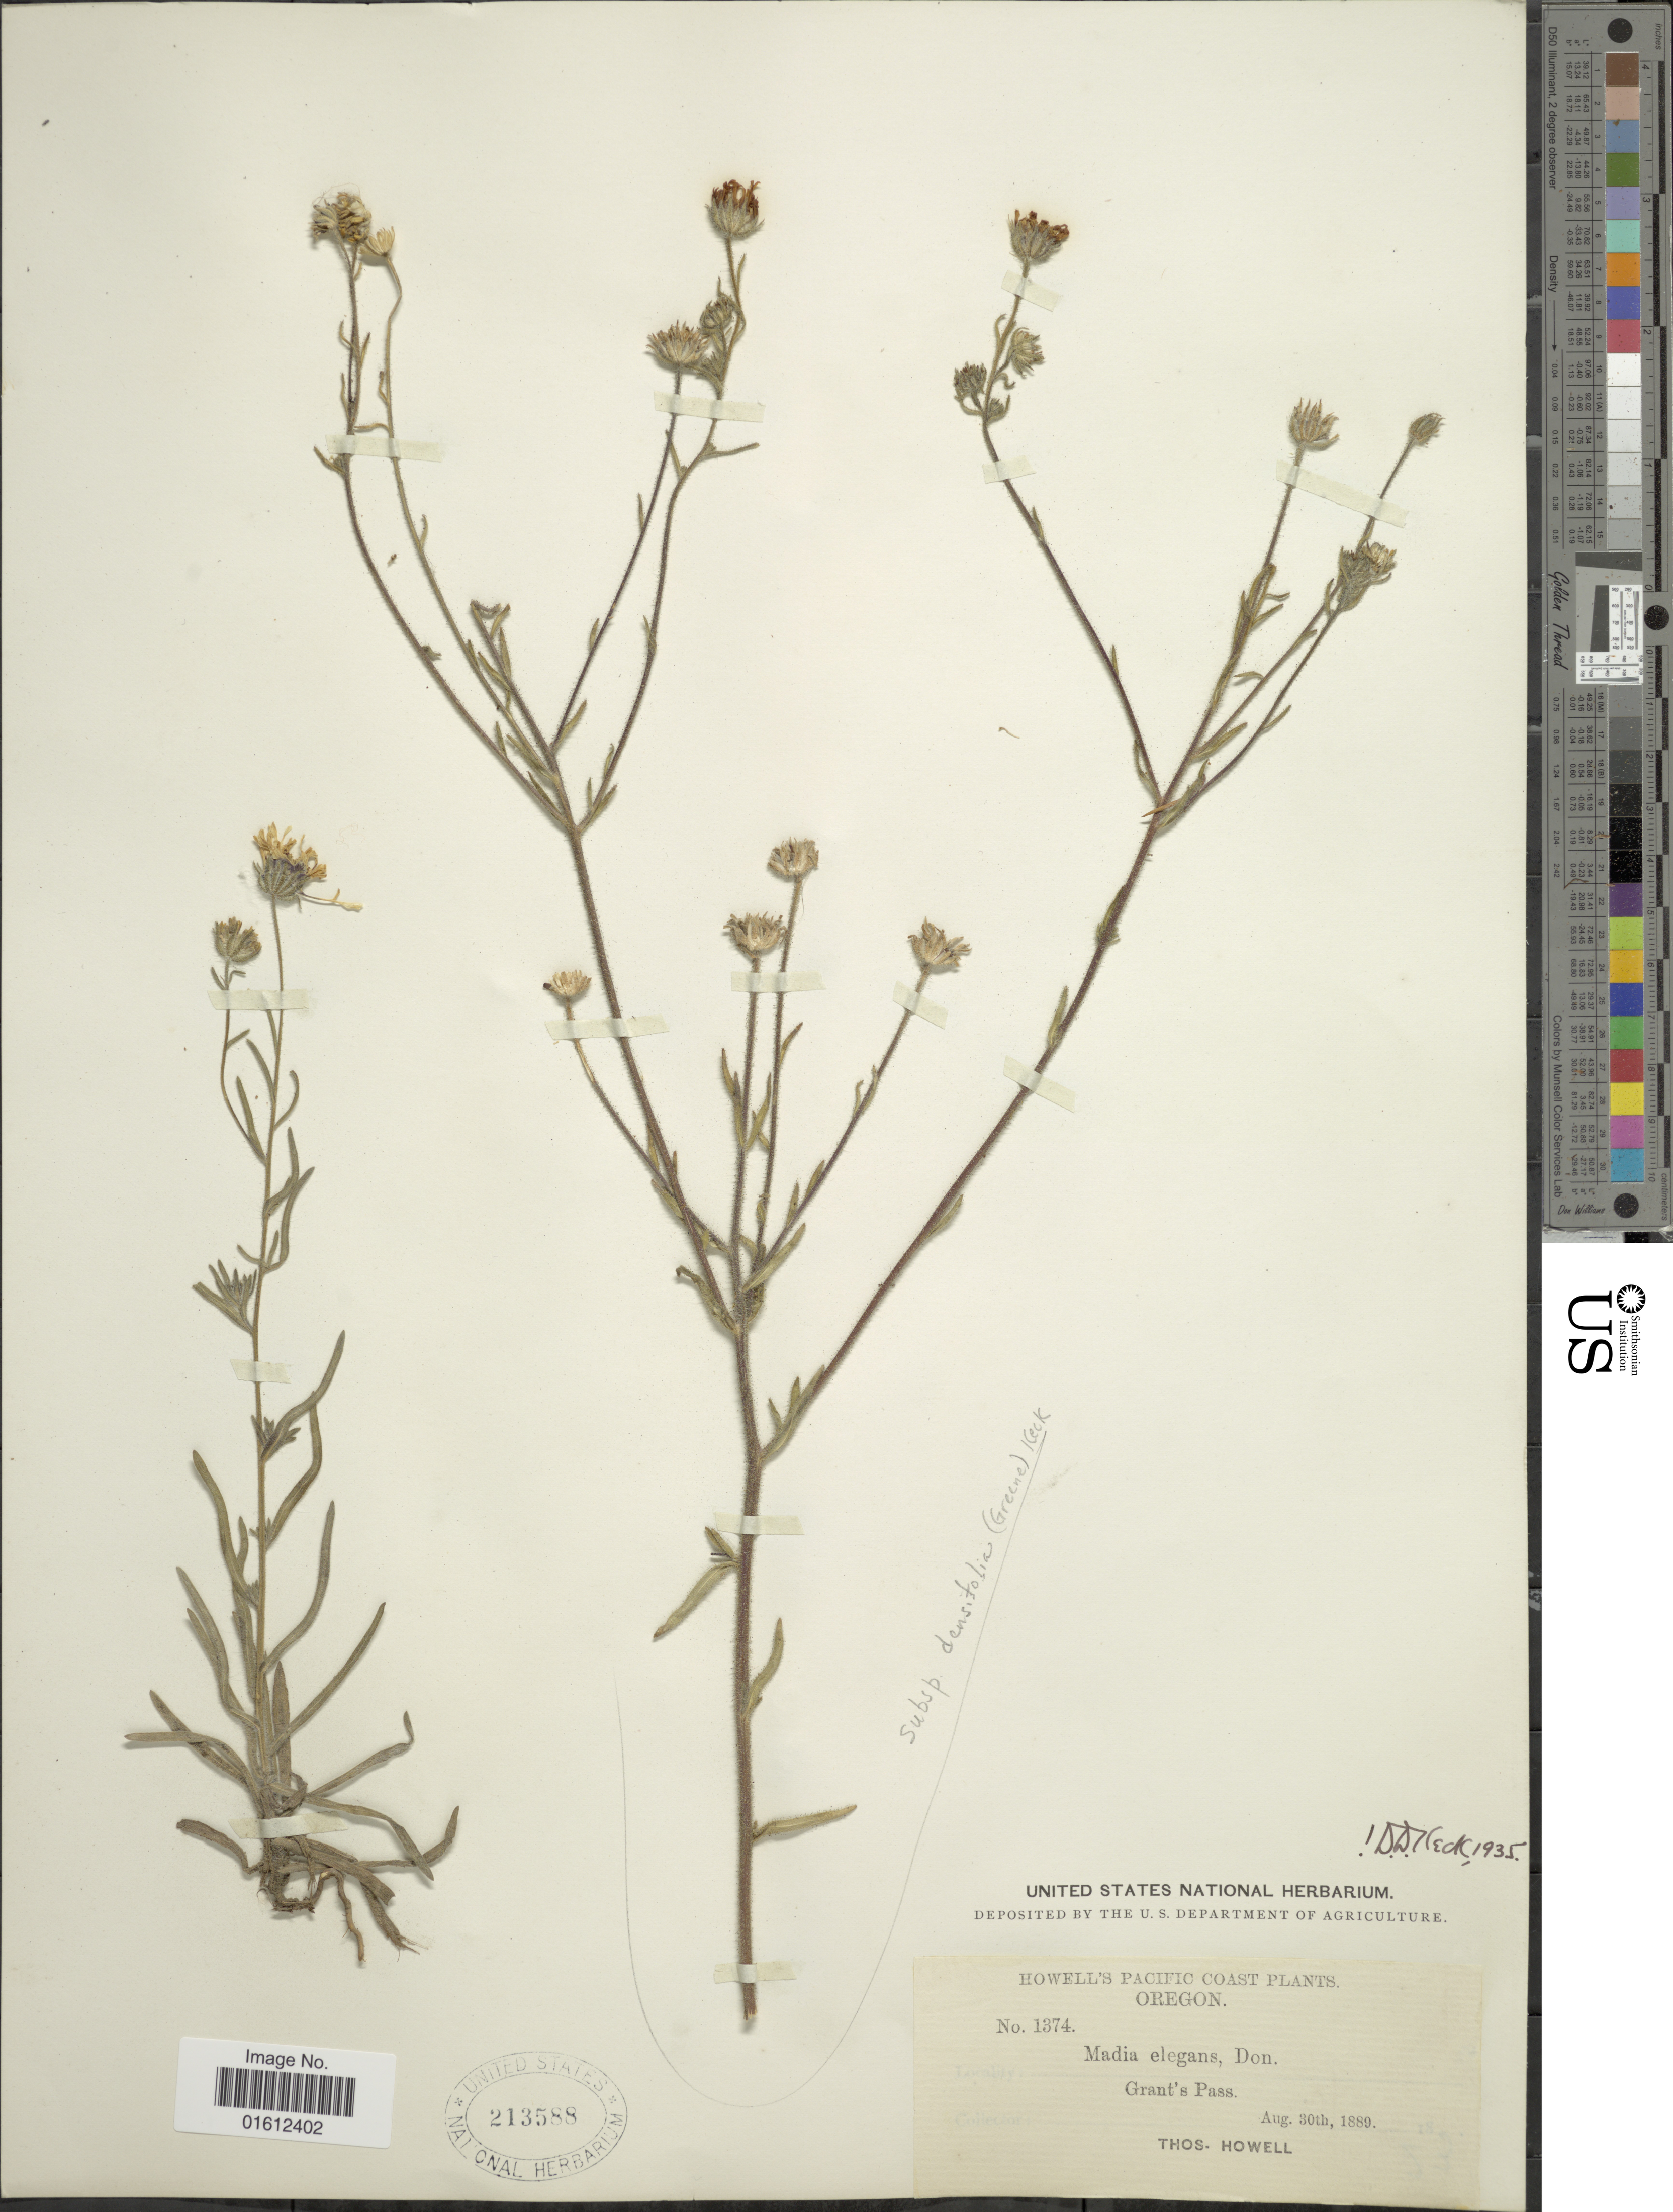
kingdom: Plantae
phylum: Tracheophyta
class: Magnoliopsida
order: Asterales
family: Asteraceae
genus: Madia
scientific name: Madia elegans subsp. elegans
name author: D. Don ex Lindl.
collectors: T. Howell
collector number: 1374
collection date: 1889-08-30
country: United States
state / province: Oregon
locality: Howell's Pacific Coast. Grant's Pass.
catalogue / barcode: US 213588